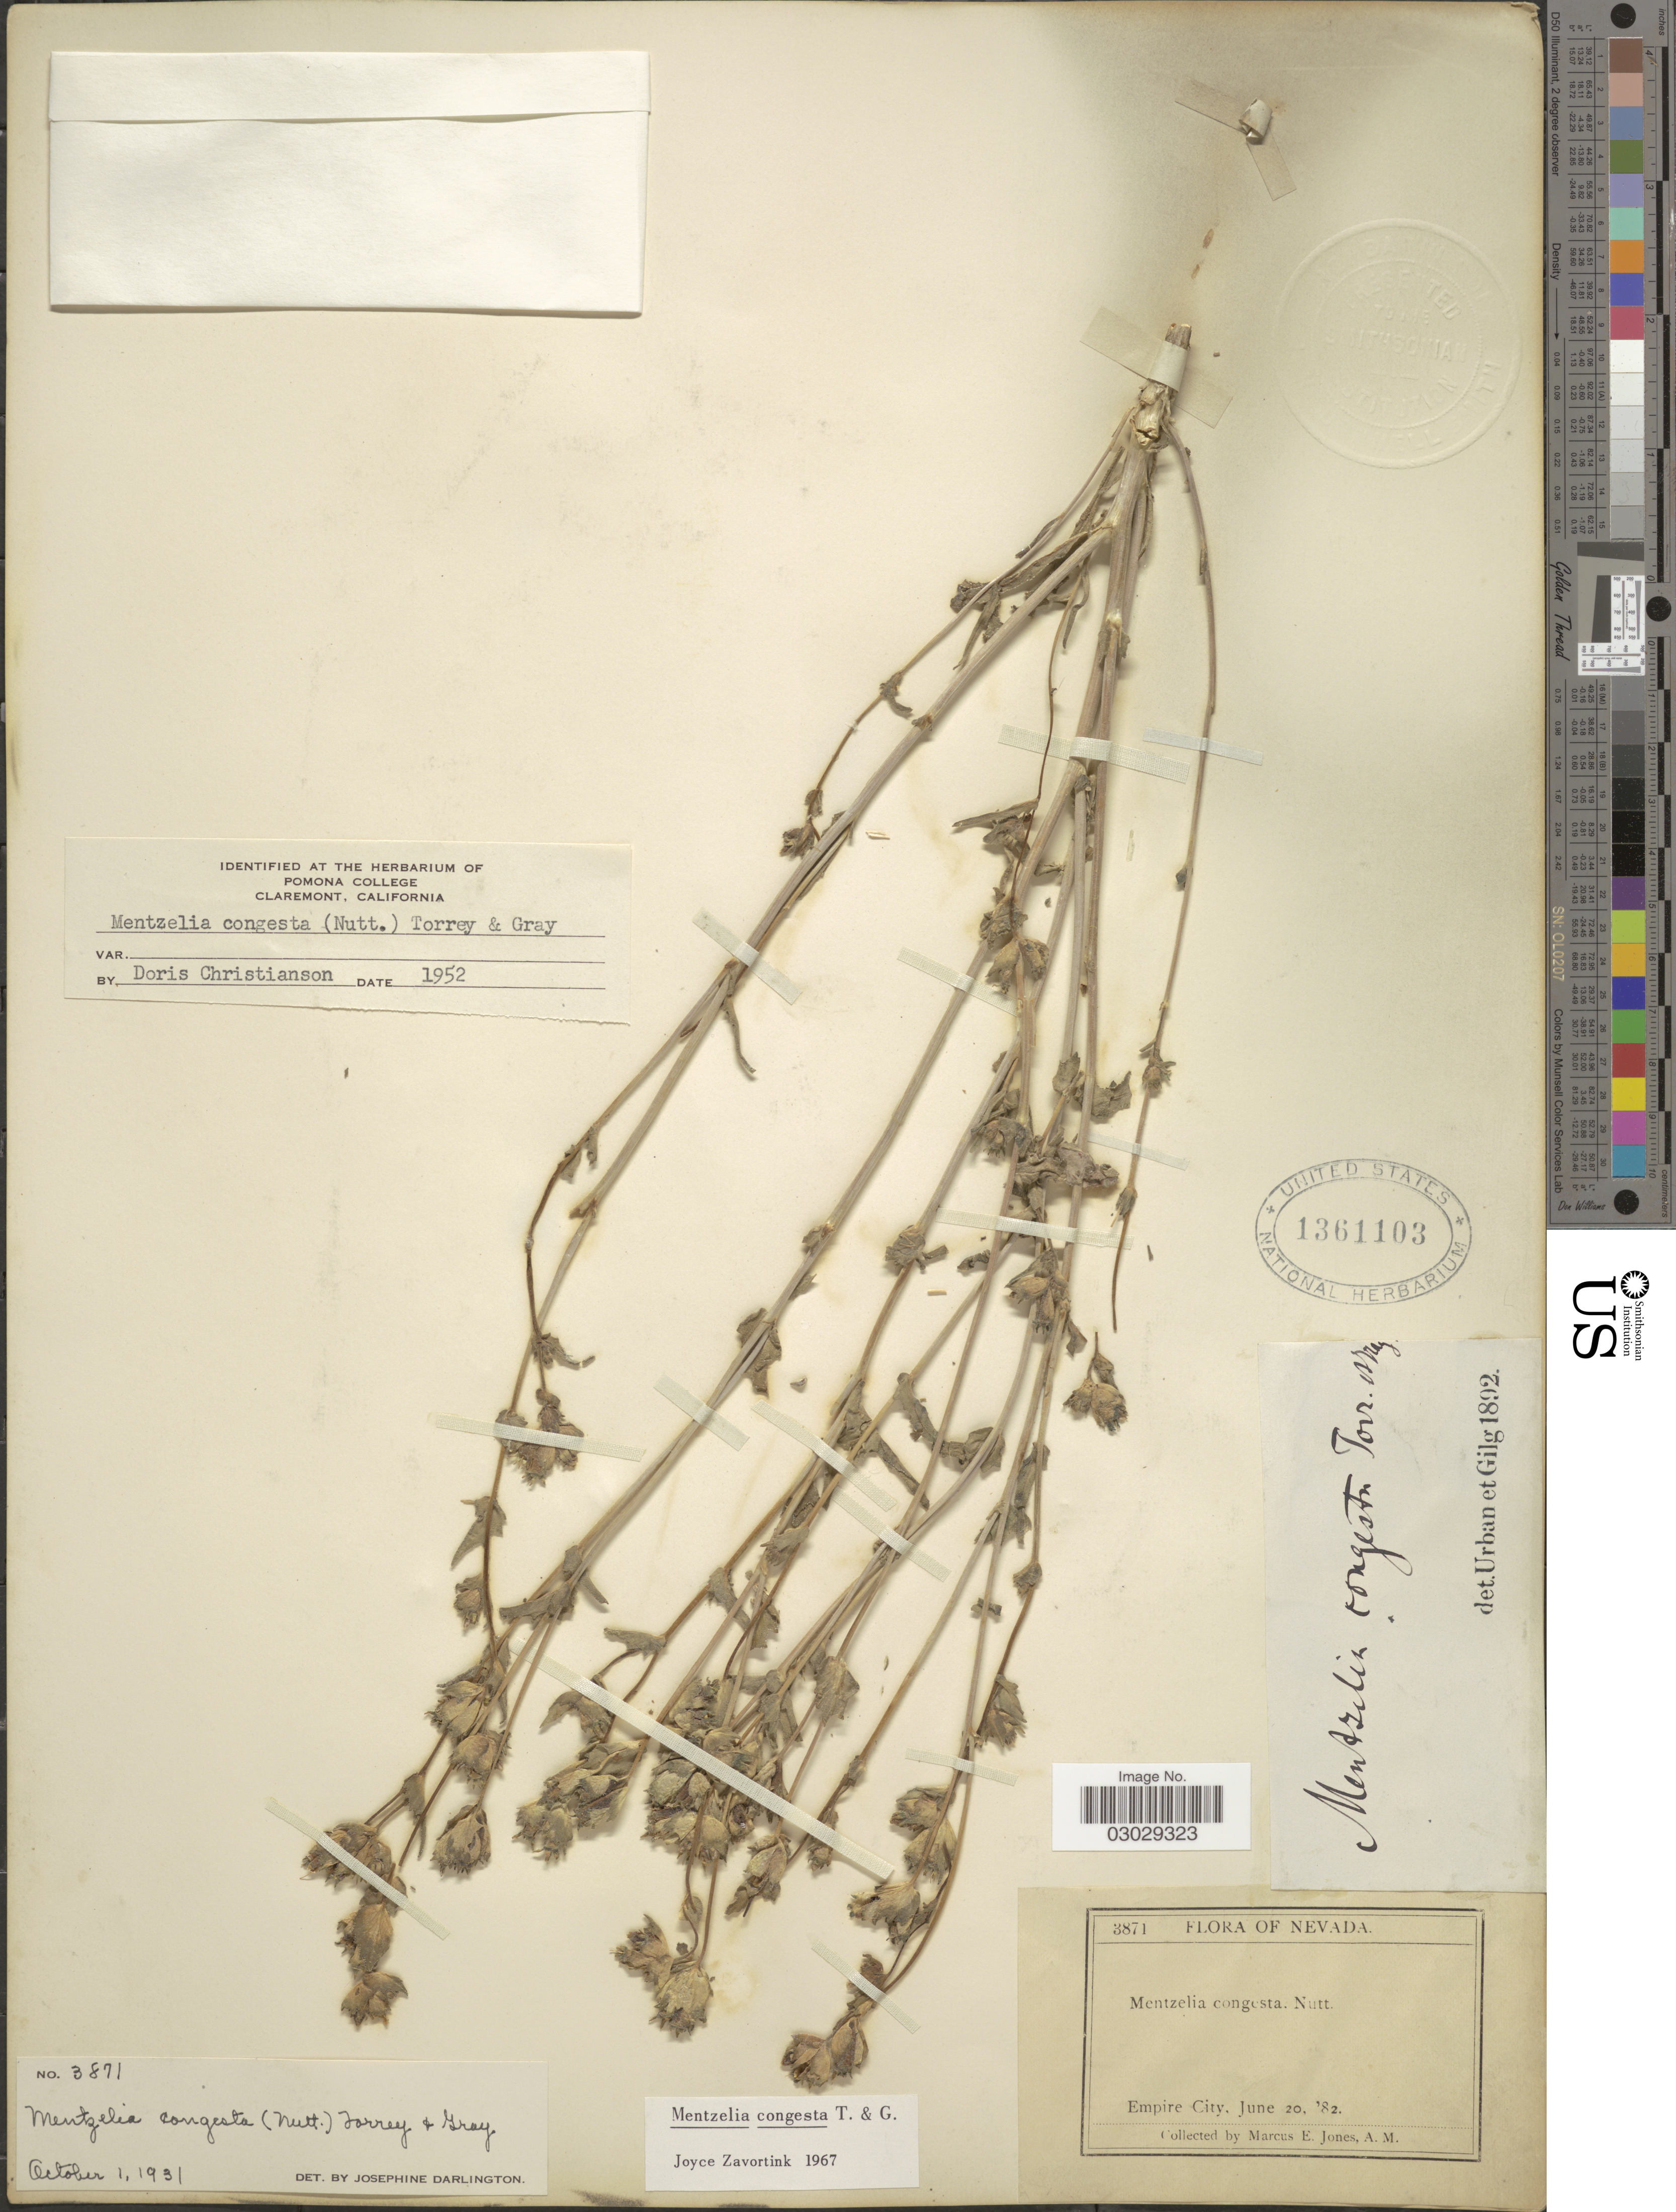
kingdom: Plantae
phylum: Tracheophyta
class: Magnoliopsida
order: Cornales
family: Loasaceae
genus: Mentzelia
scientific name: Mentzelia congesta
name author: Torr. & A. Gray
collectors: M. E. Jones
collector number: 3871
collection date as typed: Transcribed d/m/y: 20/6/82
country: United States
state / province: Nevada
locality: Empire City.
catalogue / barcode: US 1361103